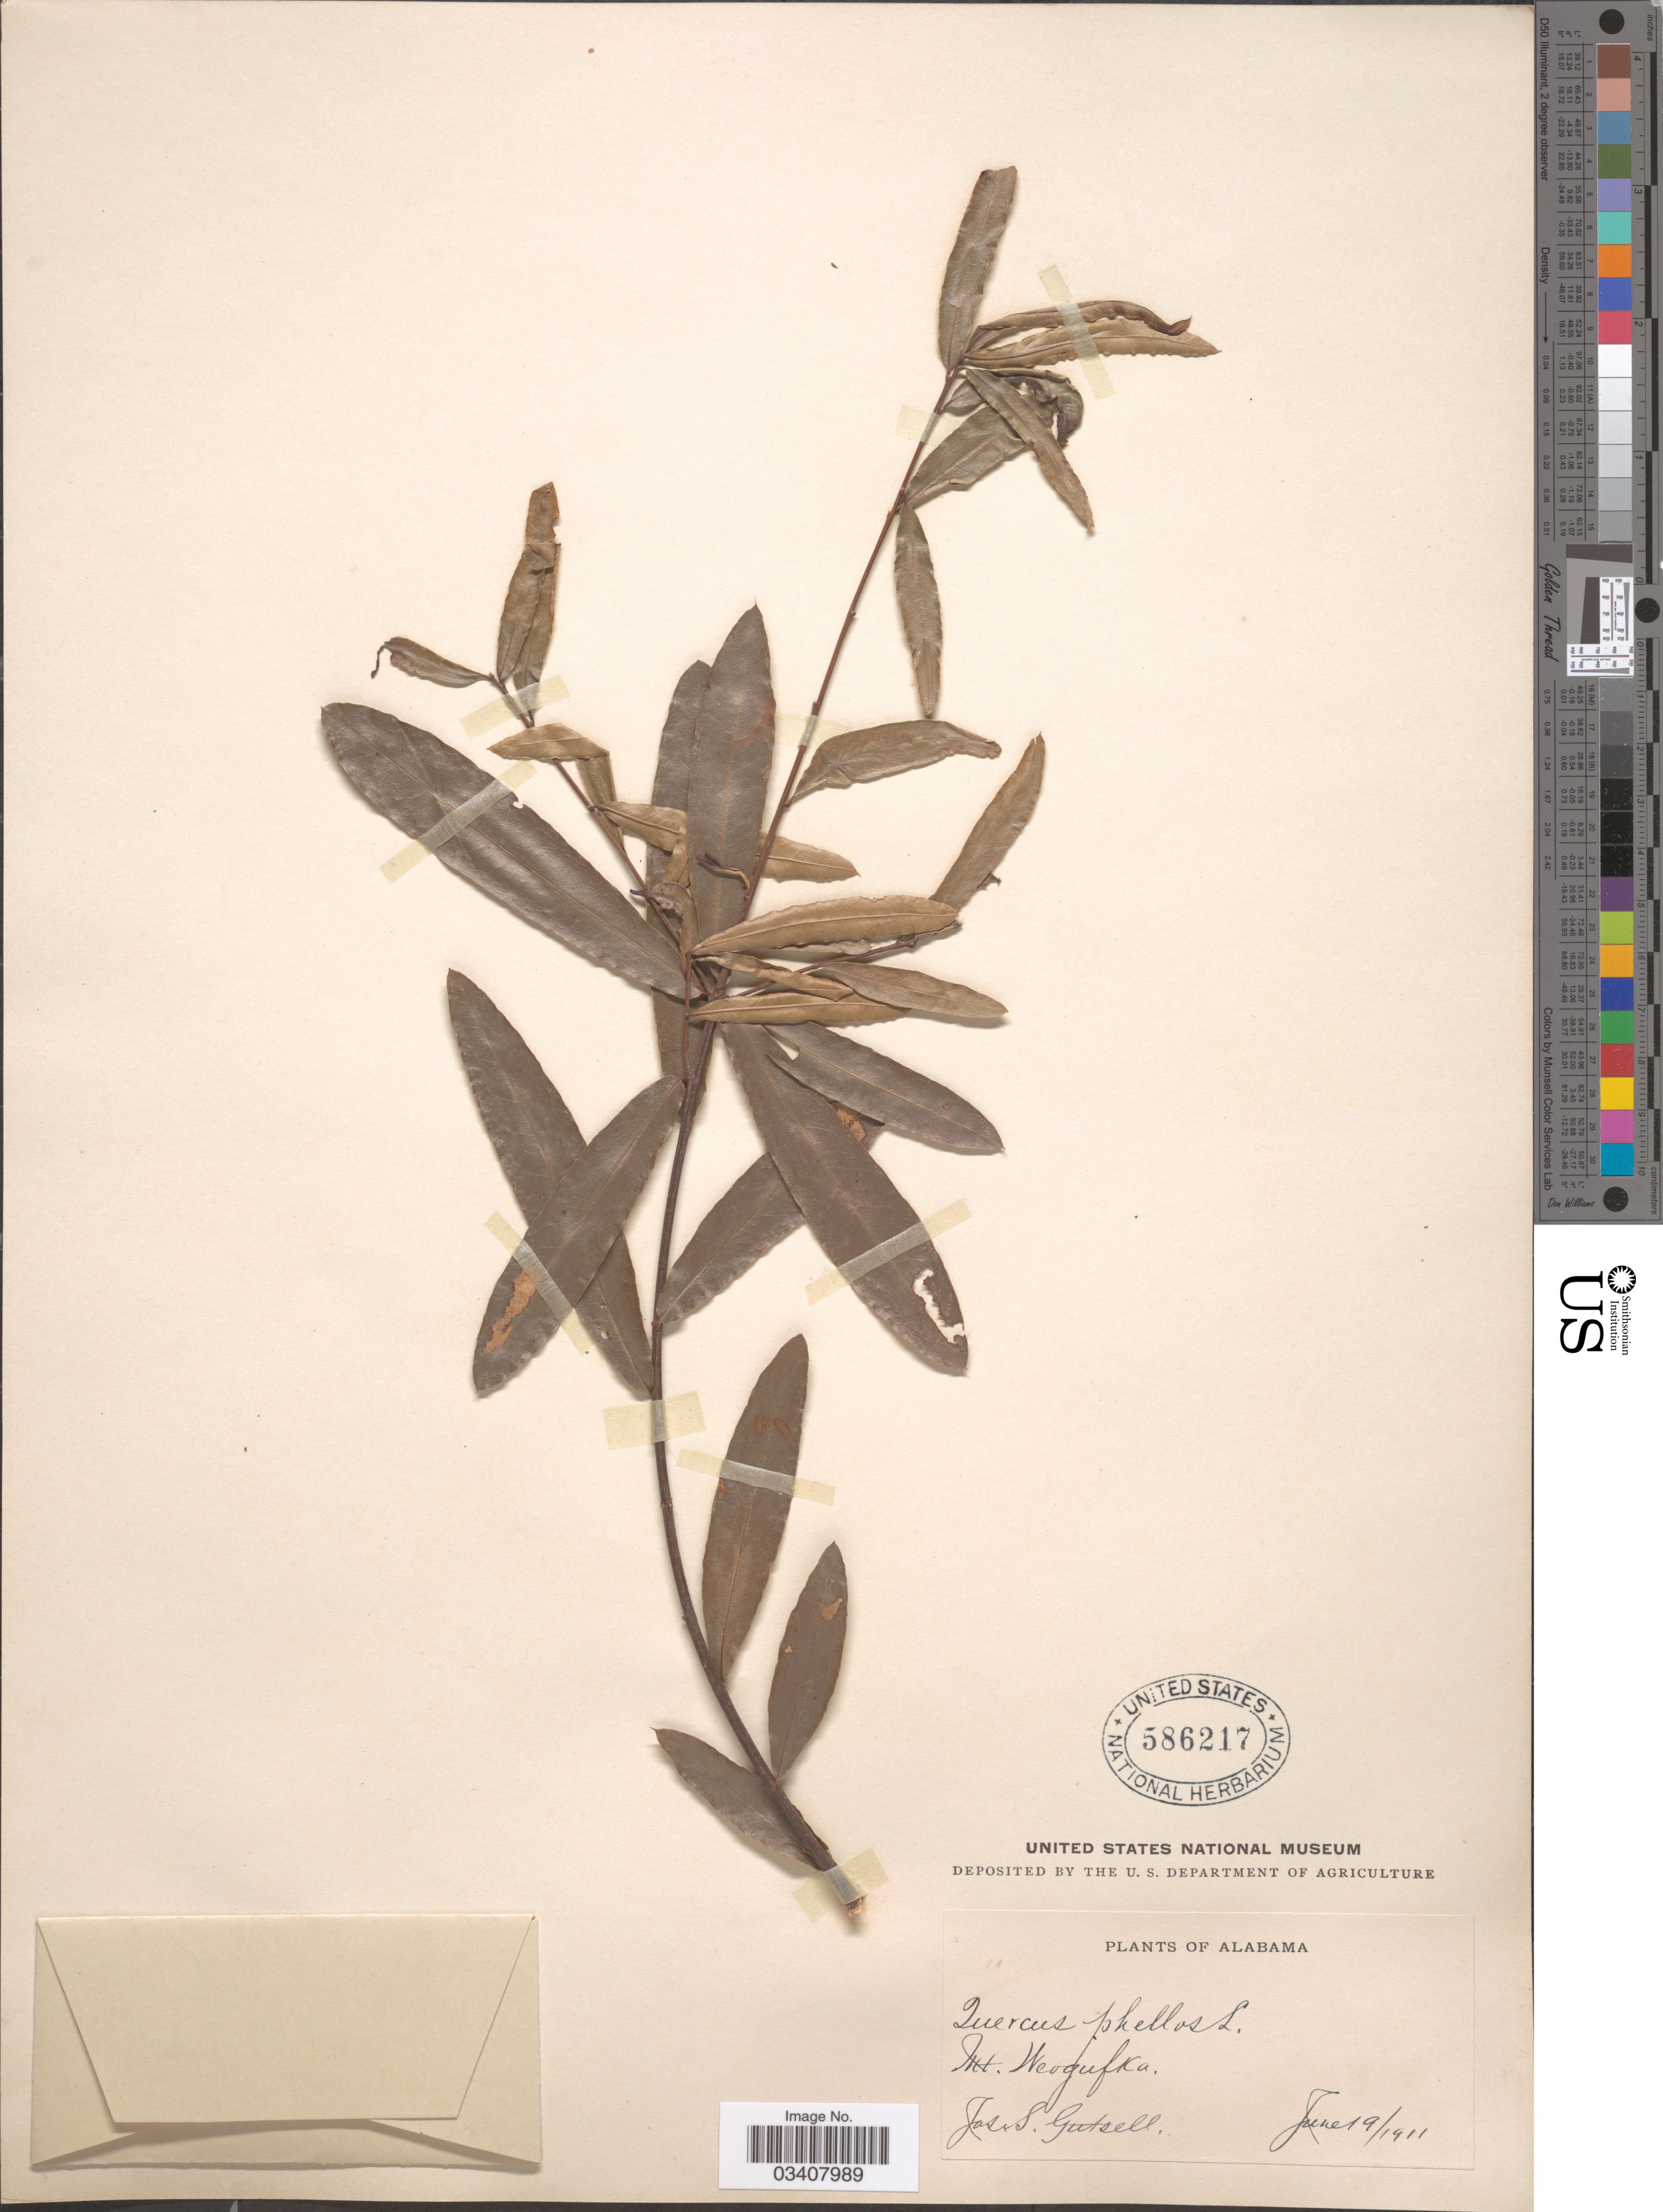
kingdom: Plantae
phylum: Tracheophyta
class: Magnoliopsida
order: Fagales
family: Fagaceae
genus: Quercus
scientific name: Quercus phellos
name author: L.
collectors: J. Gutsell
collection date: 1911-06-19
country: United States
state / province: Alabama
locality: Mt. Weogufka.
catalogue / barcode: US 586217